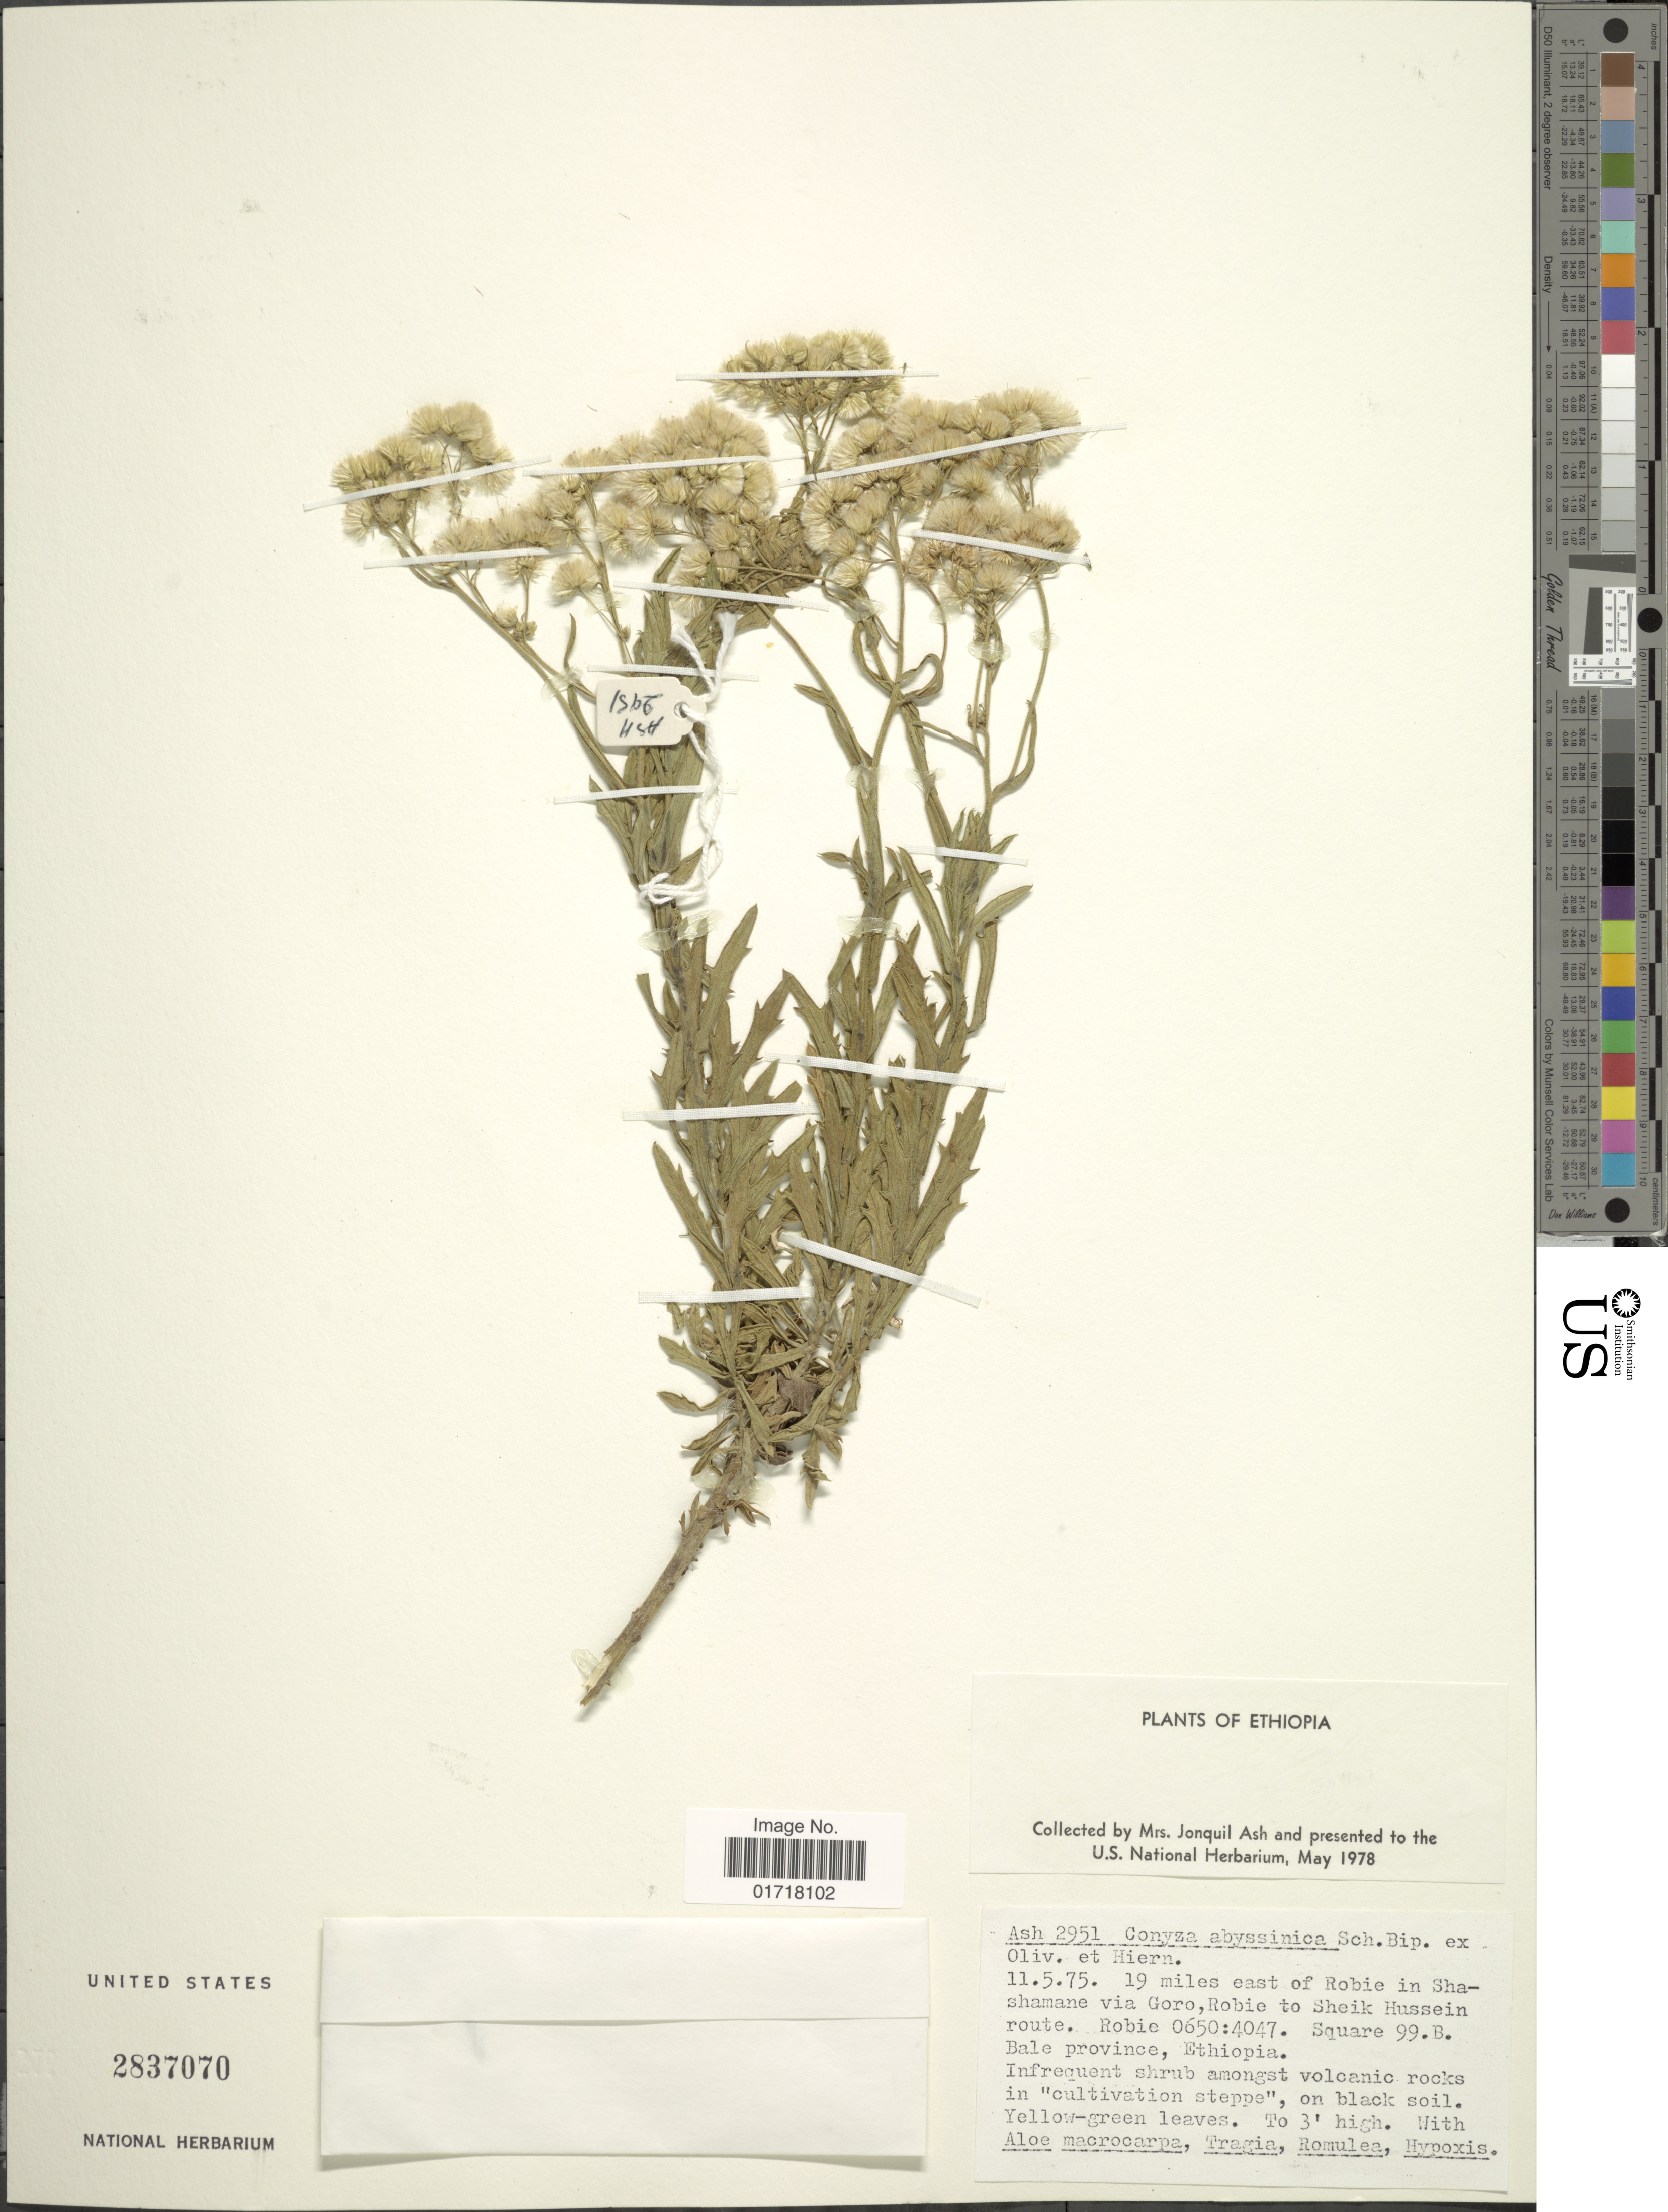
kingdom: Plantae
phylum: Tracheophyta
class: Magnoliopsida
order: Asterales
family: Asteraceae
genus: Conyza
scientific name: Conyza abyssinica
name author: (Sch. Bip. ex) A. Rich.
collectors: J. Ash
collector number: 2951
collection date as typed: Transcribed d/m/y: 11/5/75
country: Ethiopia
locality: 19 miles east of Robie in Shashamane via Goro, Robie to Sheik Hussein route, Robie 0650:4047, Square 99.B. Bale Province, Ethiopia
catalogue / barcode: US 2837070